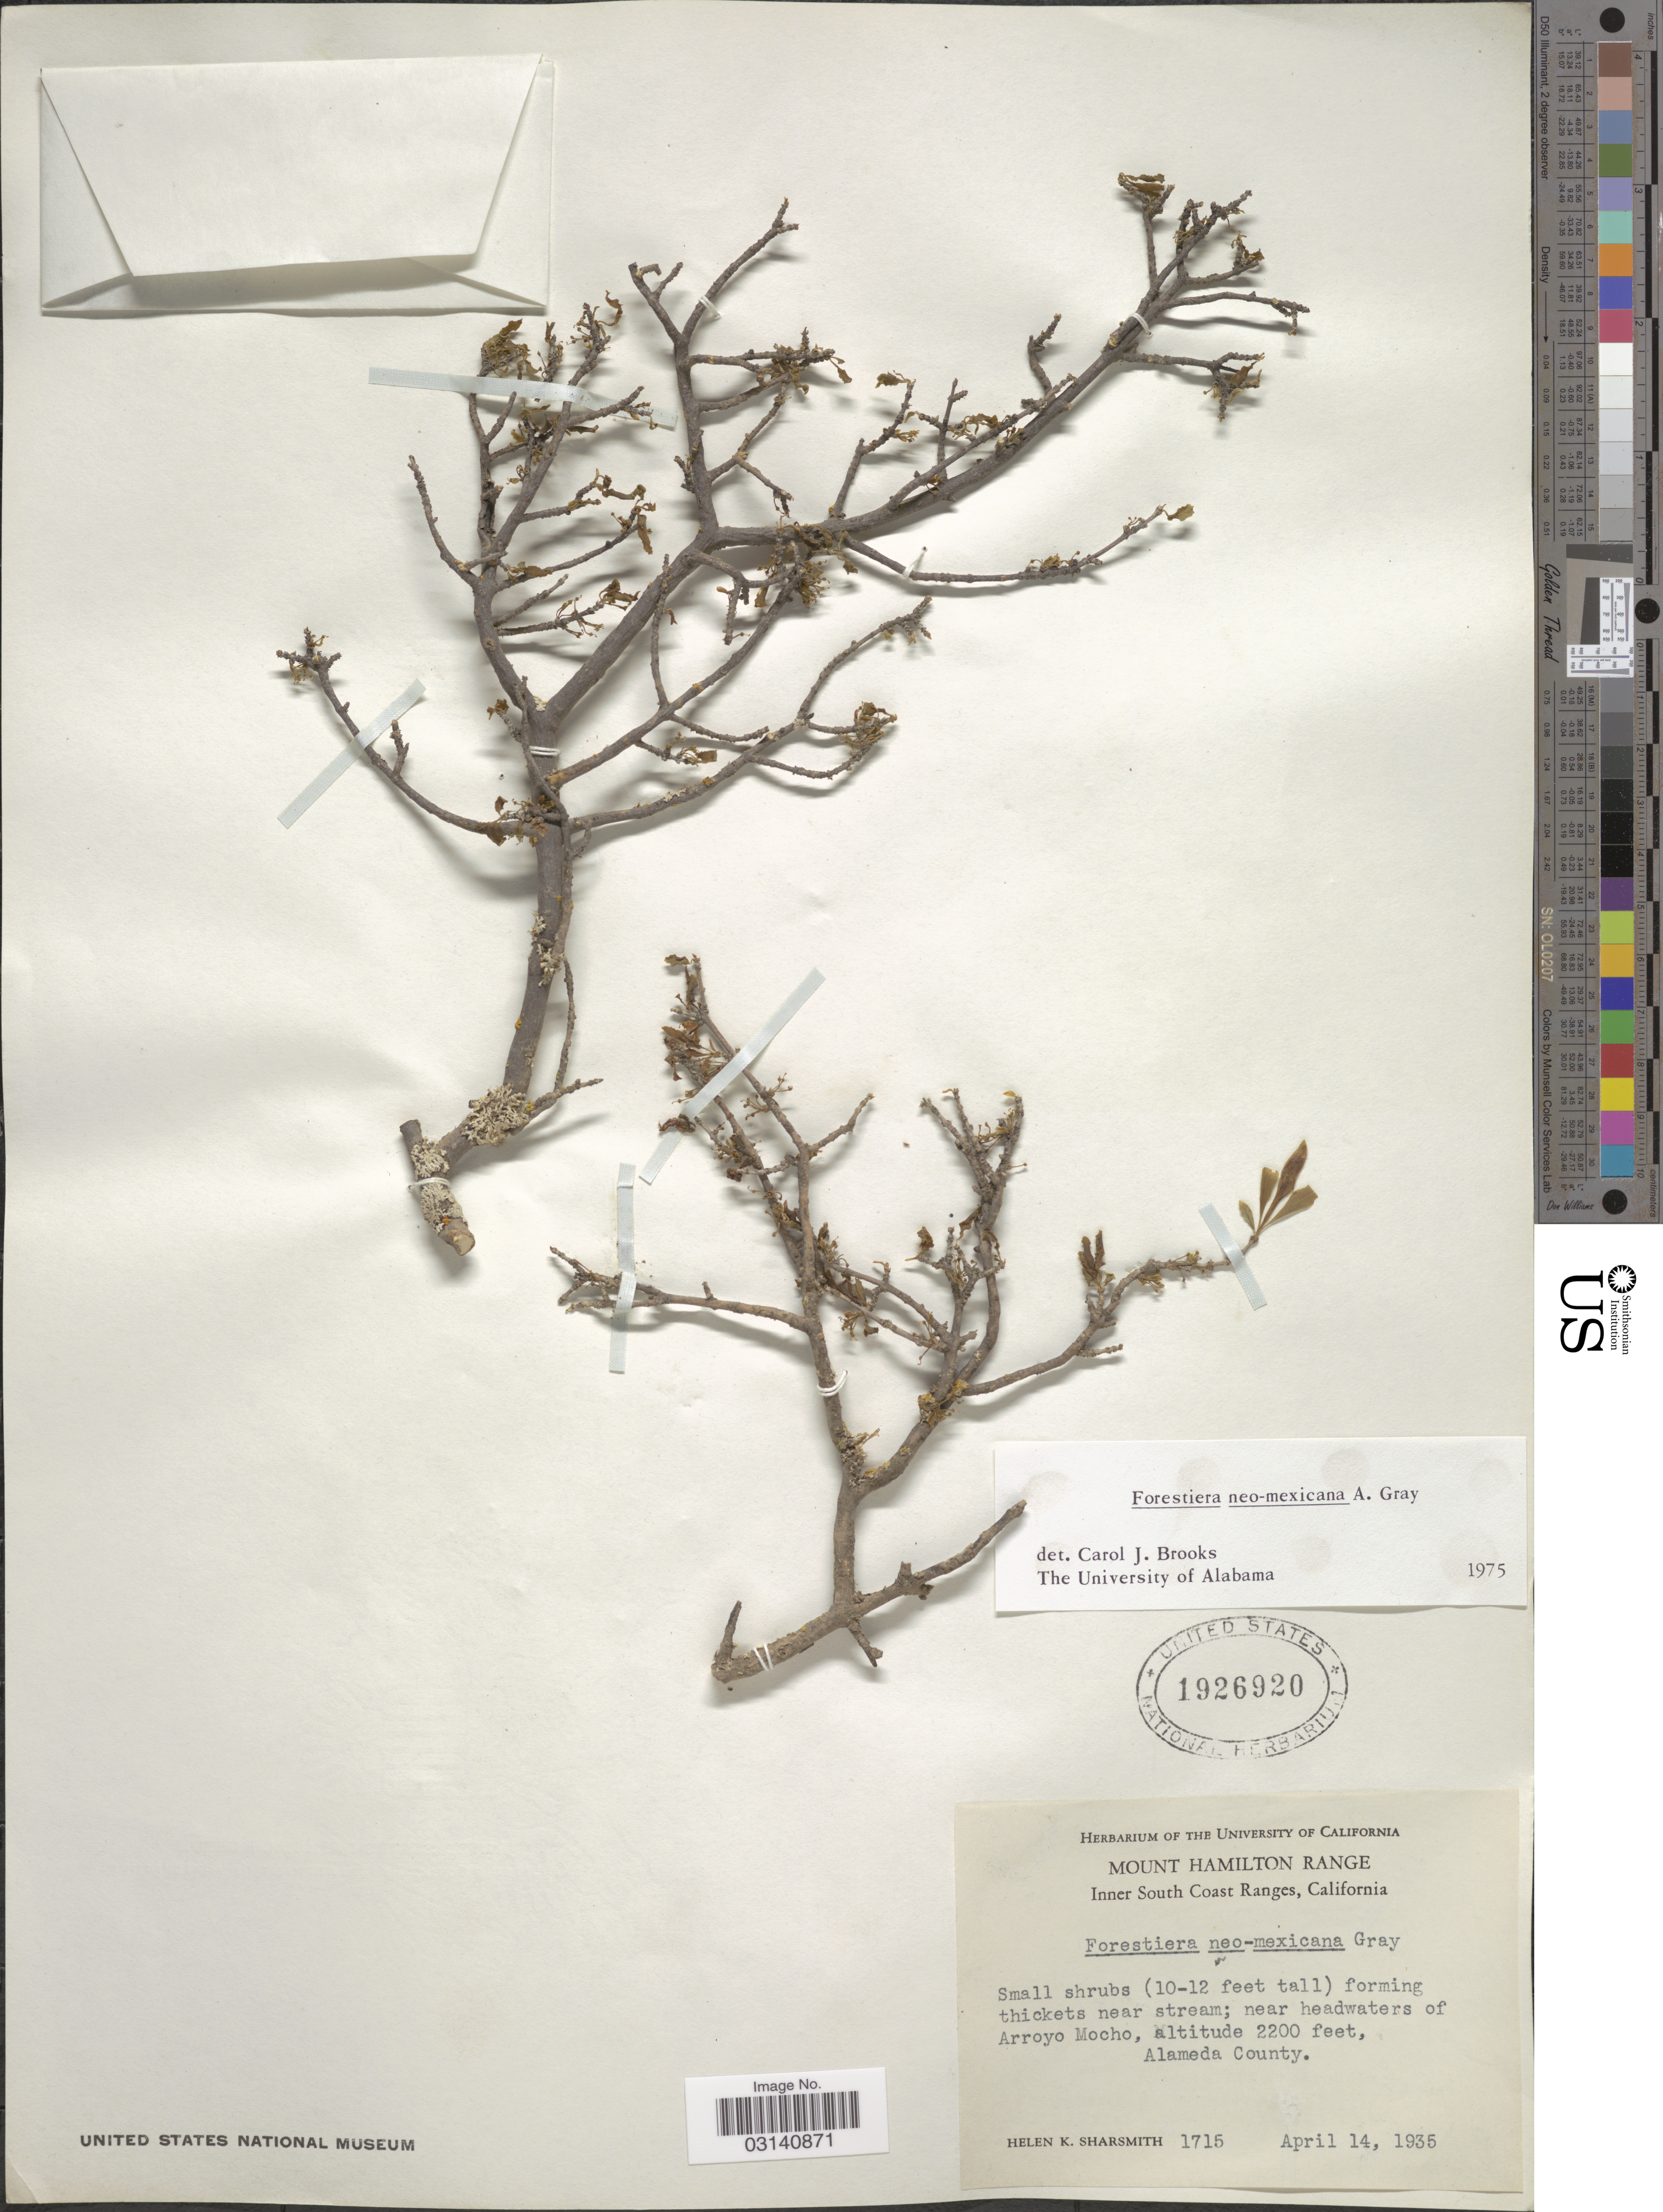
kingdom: Plantae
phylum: Tracheophyta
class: Magnoliopsida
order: Lamiales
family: Oleaceae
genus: Forestiera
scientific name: Forestiera neomexicana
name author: A. Gray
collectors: H. Sharsmith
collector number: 1715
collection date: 1935-04-14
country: United States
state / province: California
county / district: Alameda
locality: Mount Hamilton Range. Inner South Coast Ranges. Near headwaters of Arroyo Mocho, Alameda County.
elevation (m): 671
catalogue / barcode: US 1926920